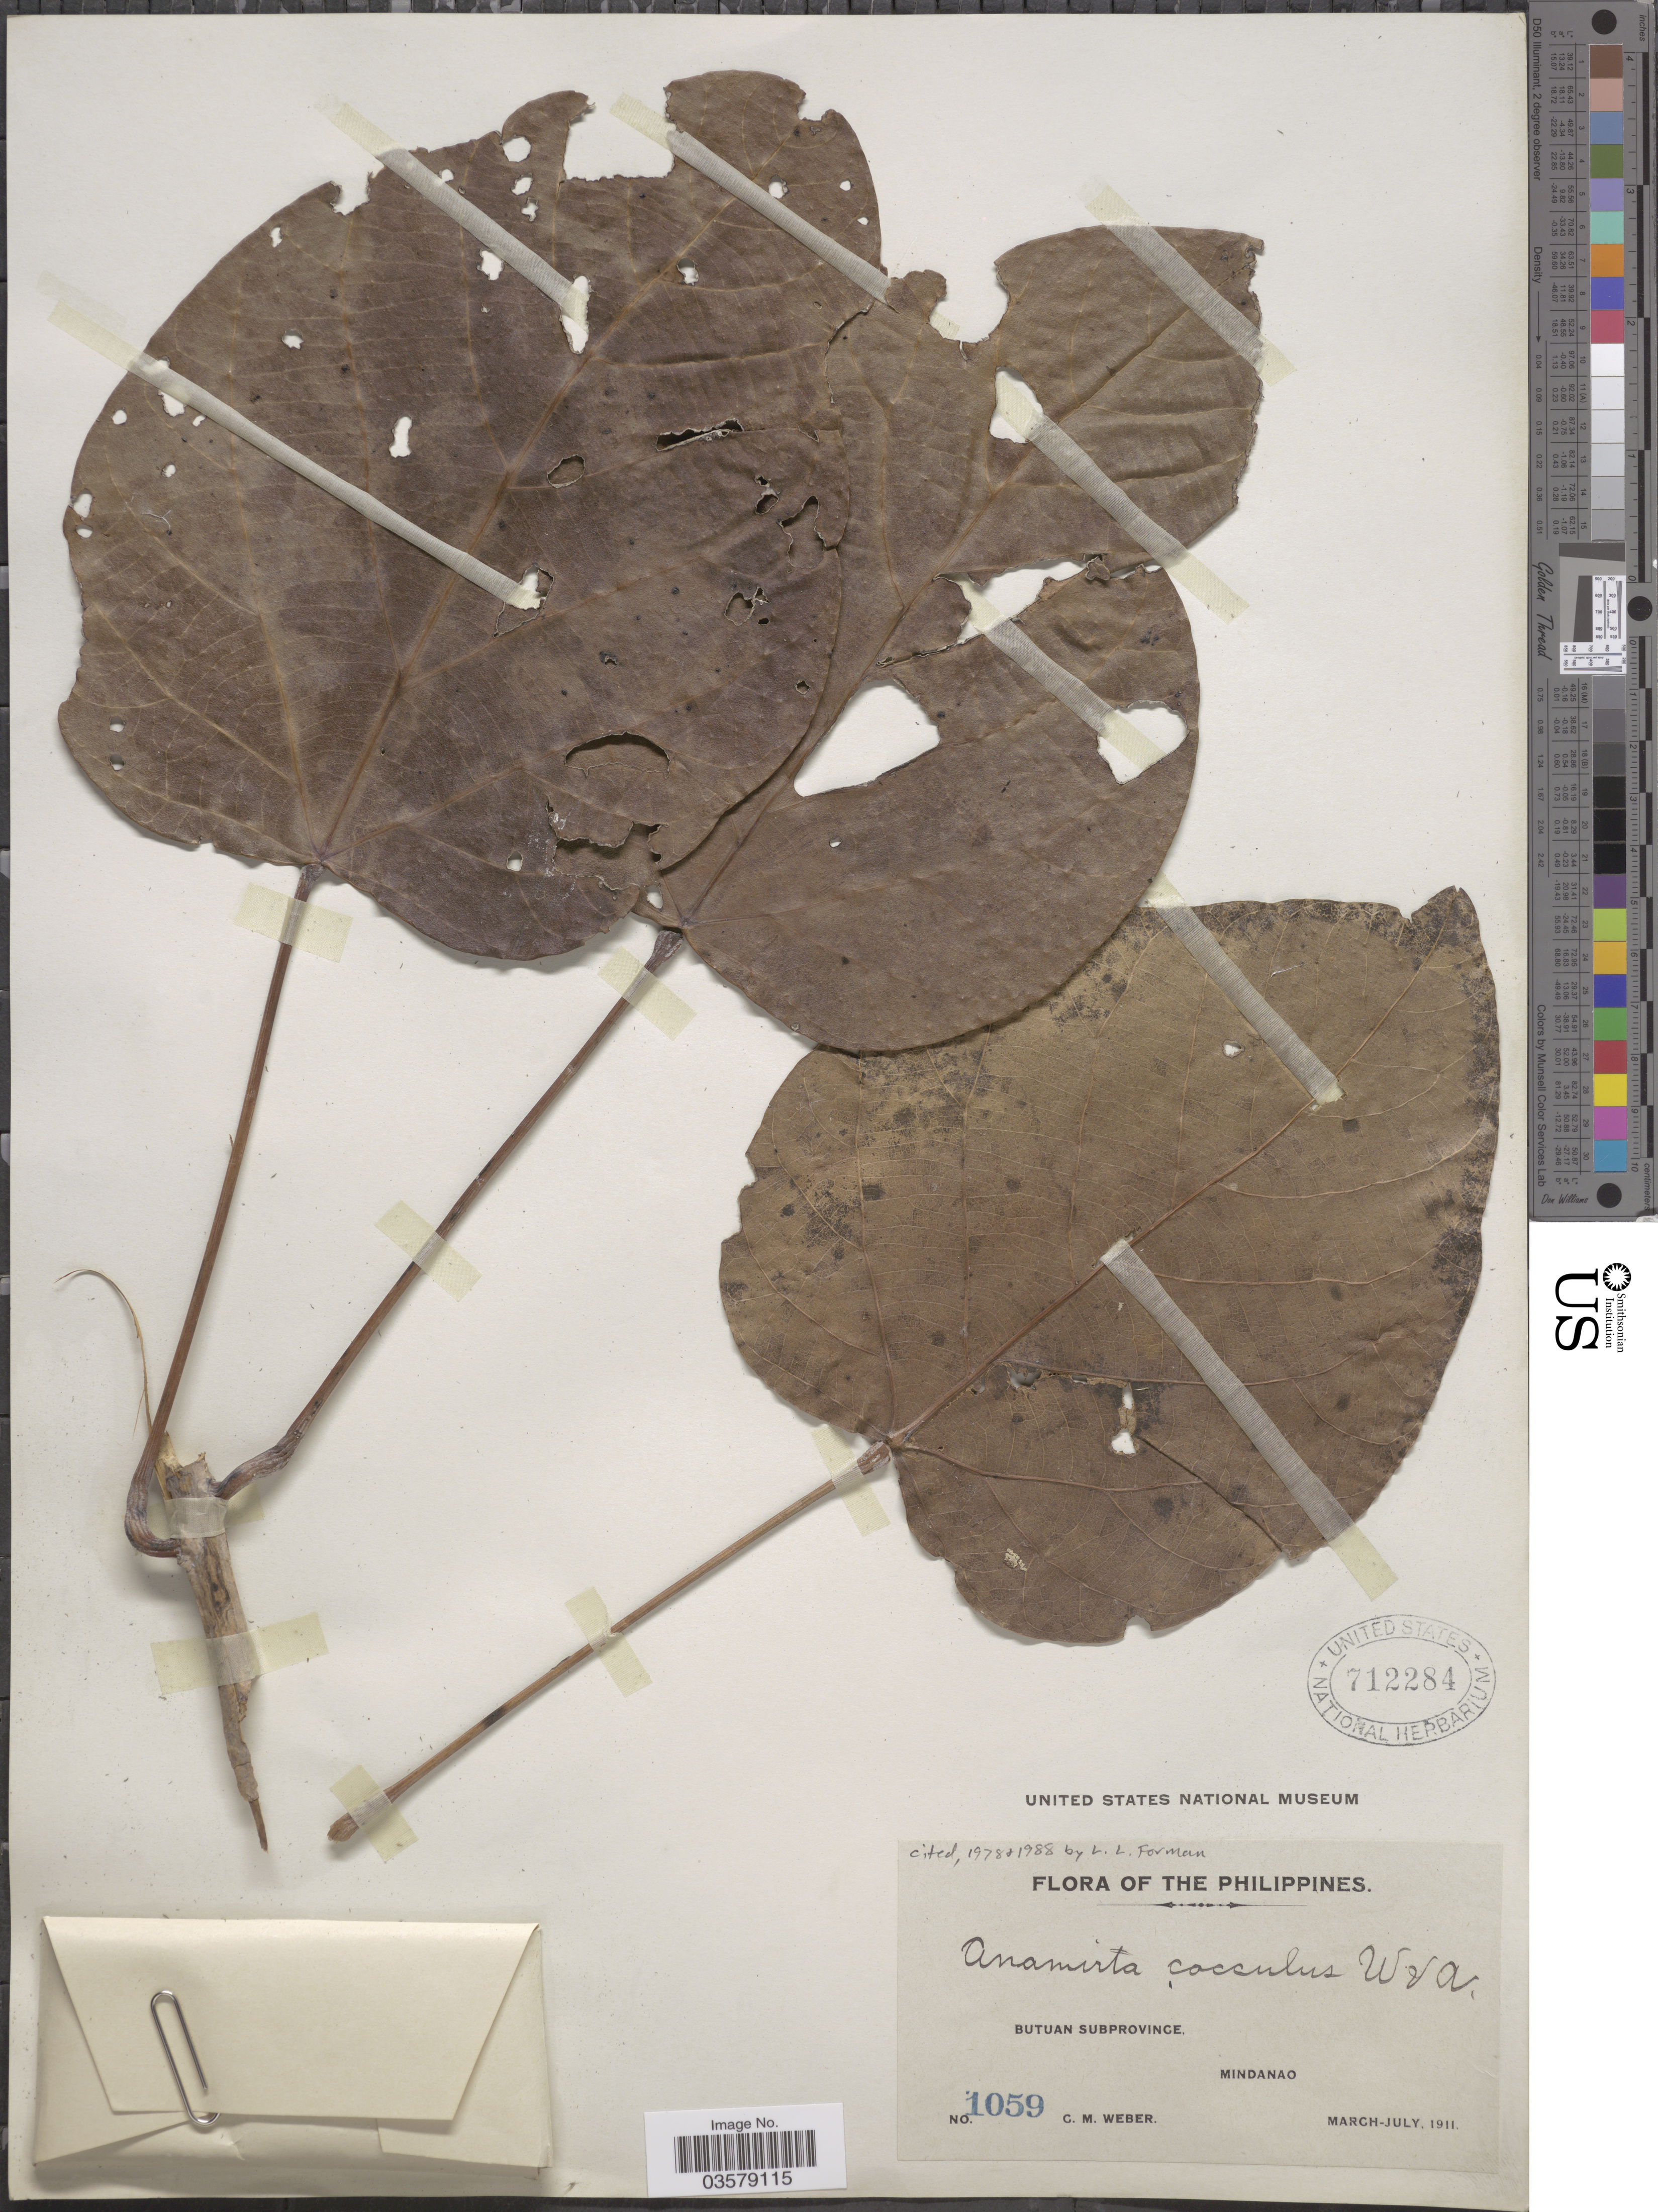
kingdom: Plantae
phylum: Tracheophyta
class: Magnoliopsida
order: Ranunculales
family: Menispermaceae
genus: Anamirta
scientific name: Anamirta cocculus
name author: (L.) Wight & Arn.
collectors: C. M. Weber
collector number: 1059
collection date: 1911-03/1911-07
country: Philippines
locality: Butuan Subprovince. Mindanao.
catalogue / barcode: US 712284